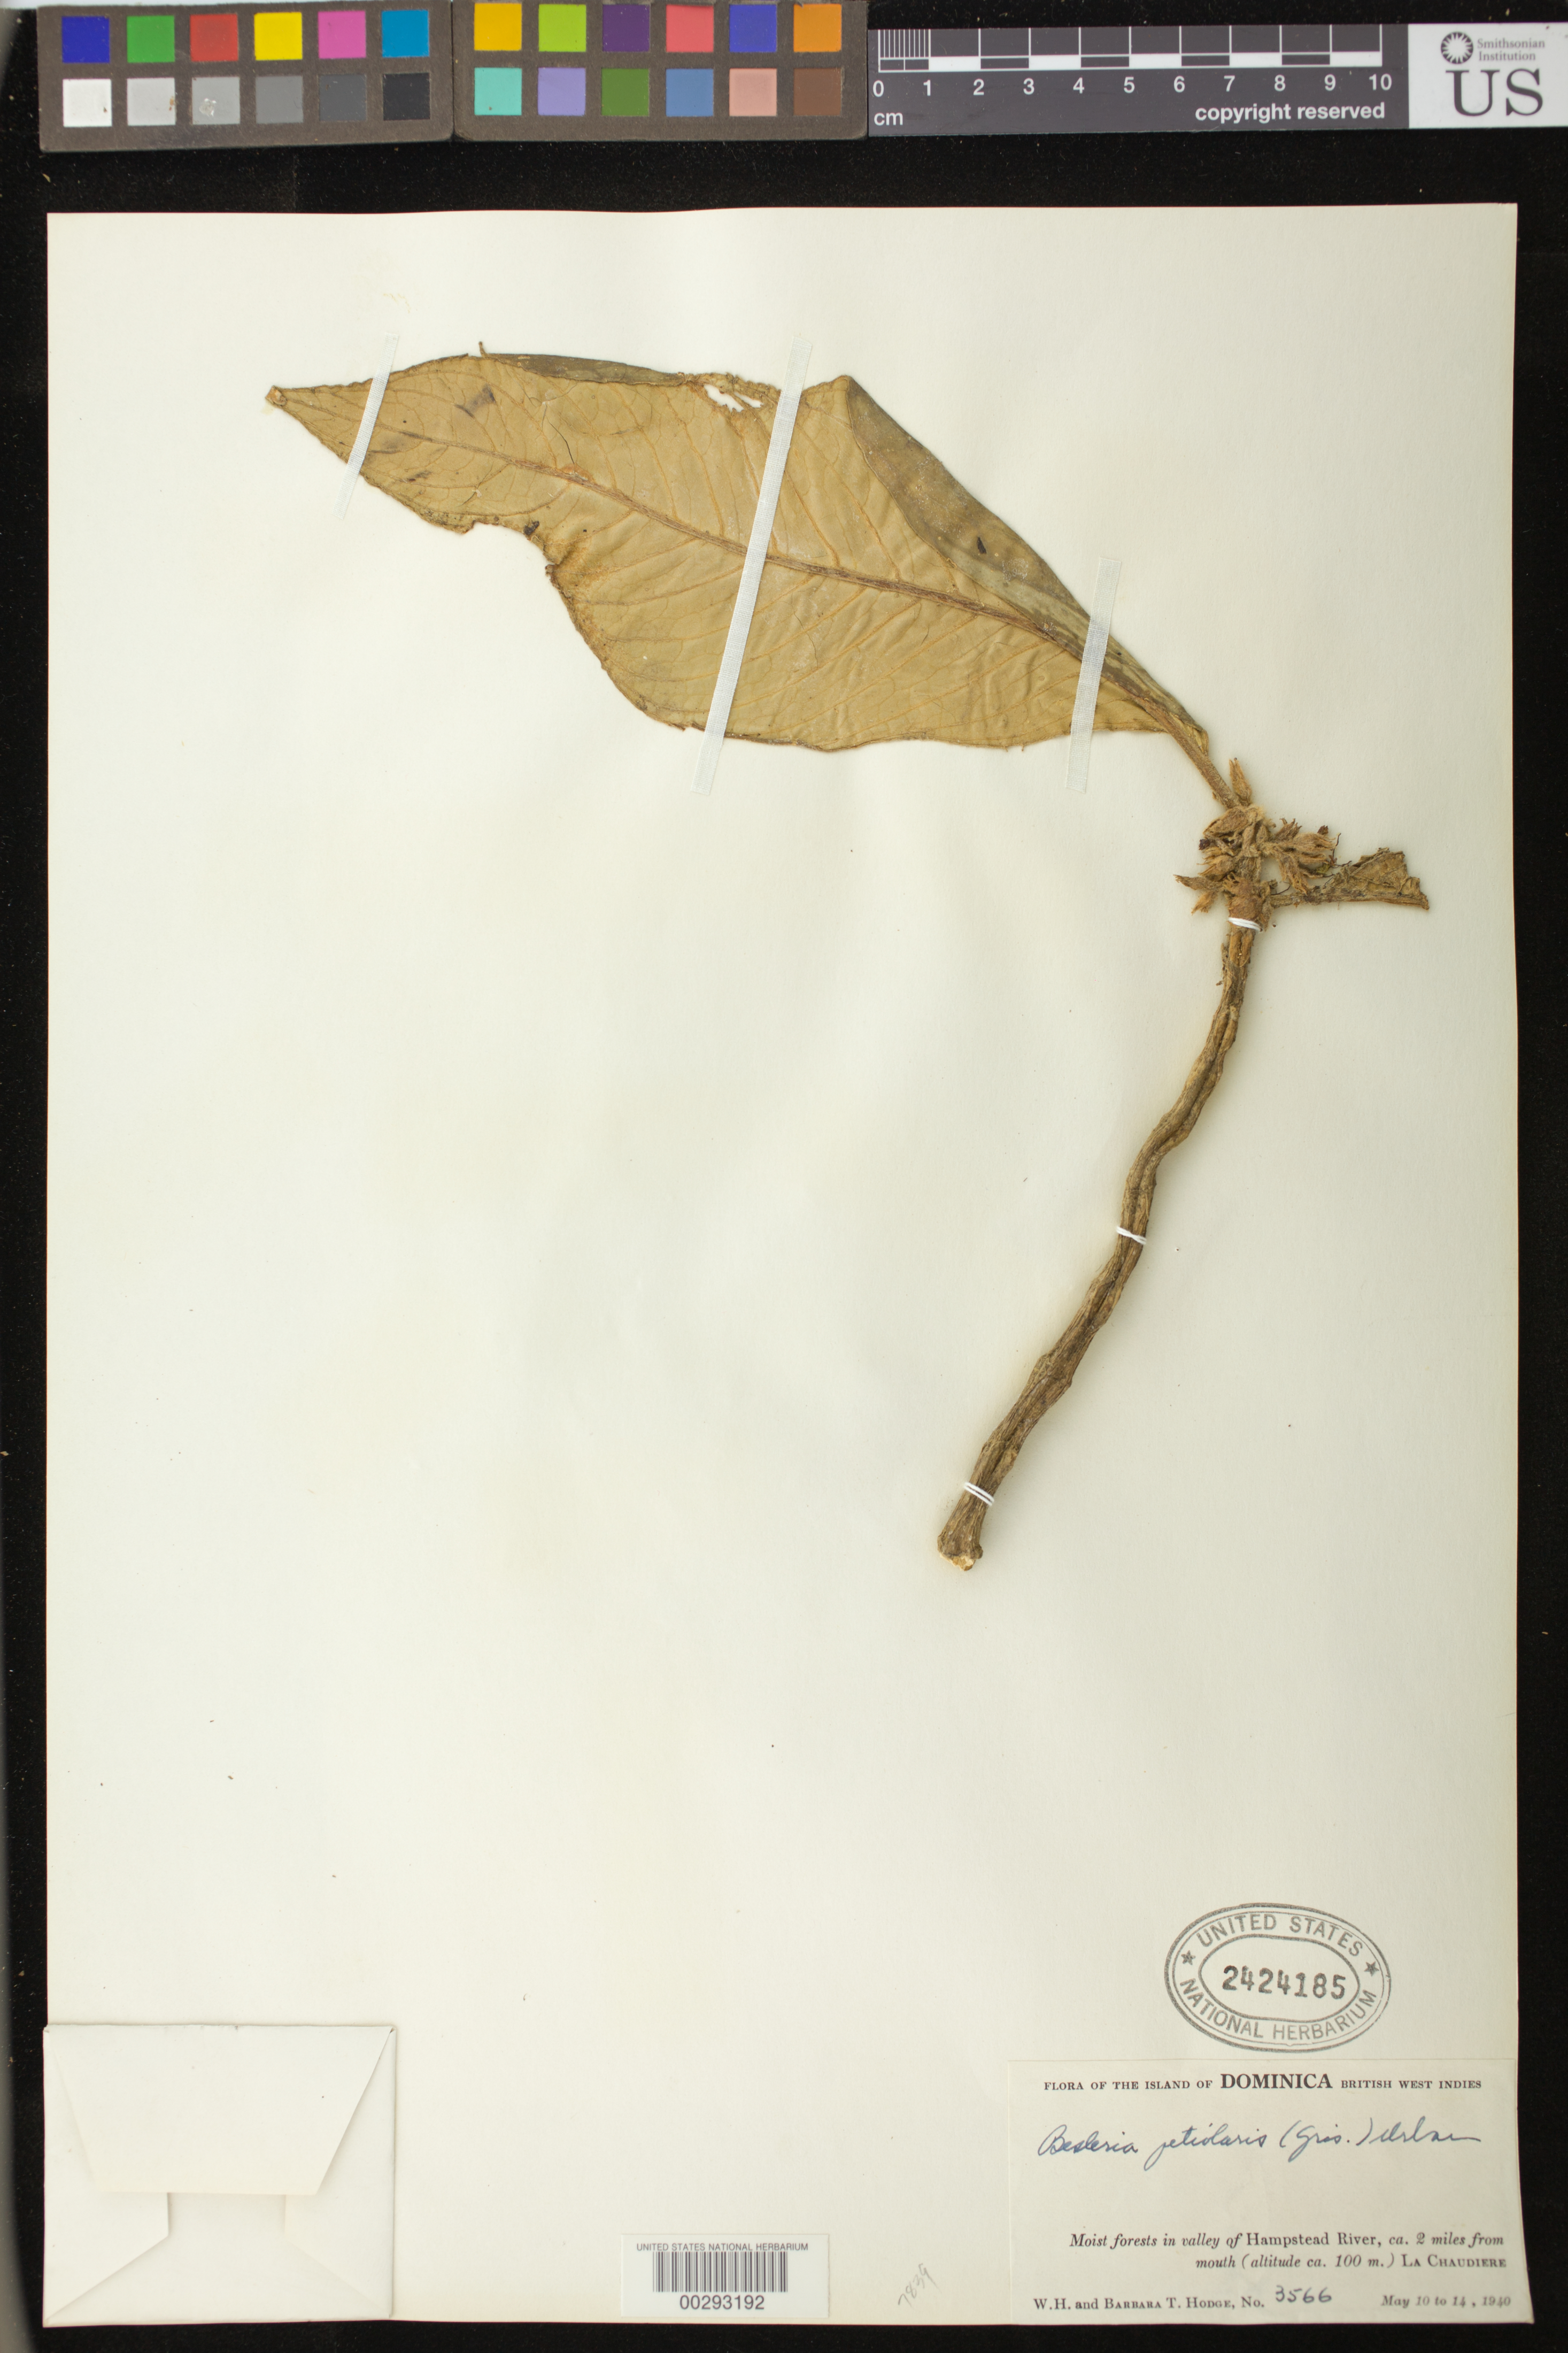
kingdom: Plantae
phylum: Tracheophyta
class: Magnoliopsida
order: Lamiales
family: Gesneriaceae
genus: Besleria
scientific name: Besleria petiolaris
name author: (Griseb.) Urb.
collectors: W. Hodge & B. Hodge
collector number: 3566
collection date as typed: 10-14 May 1940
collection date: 1940-05-10/1940-05-14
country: Dominica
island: Dominica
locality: La Chaudier, Hampstead River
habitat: Moist forest in valley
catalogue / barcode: US 2424185